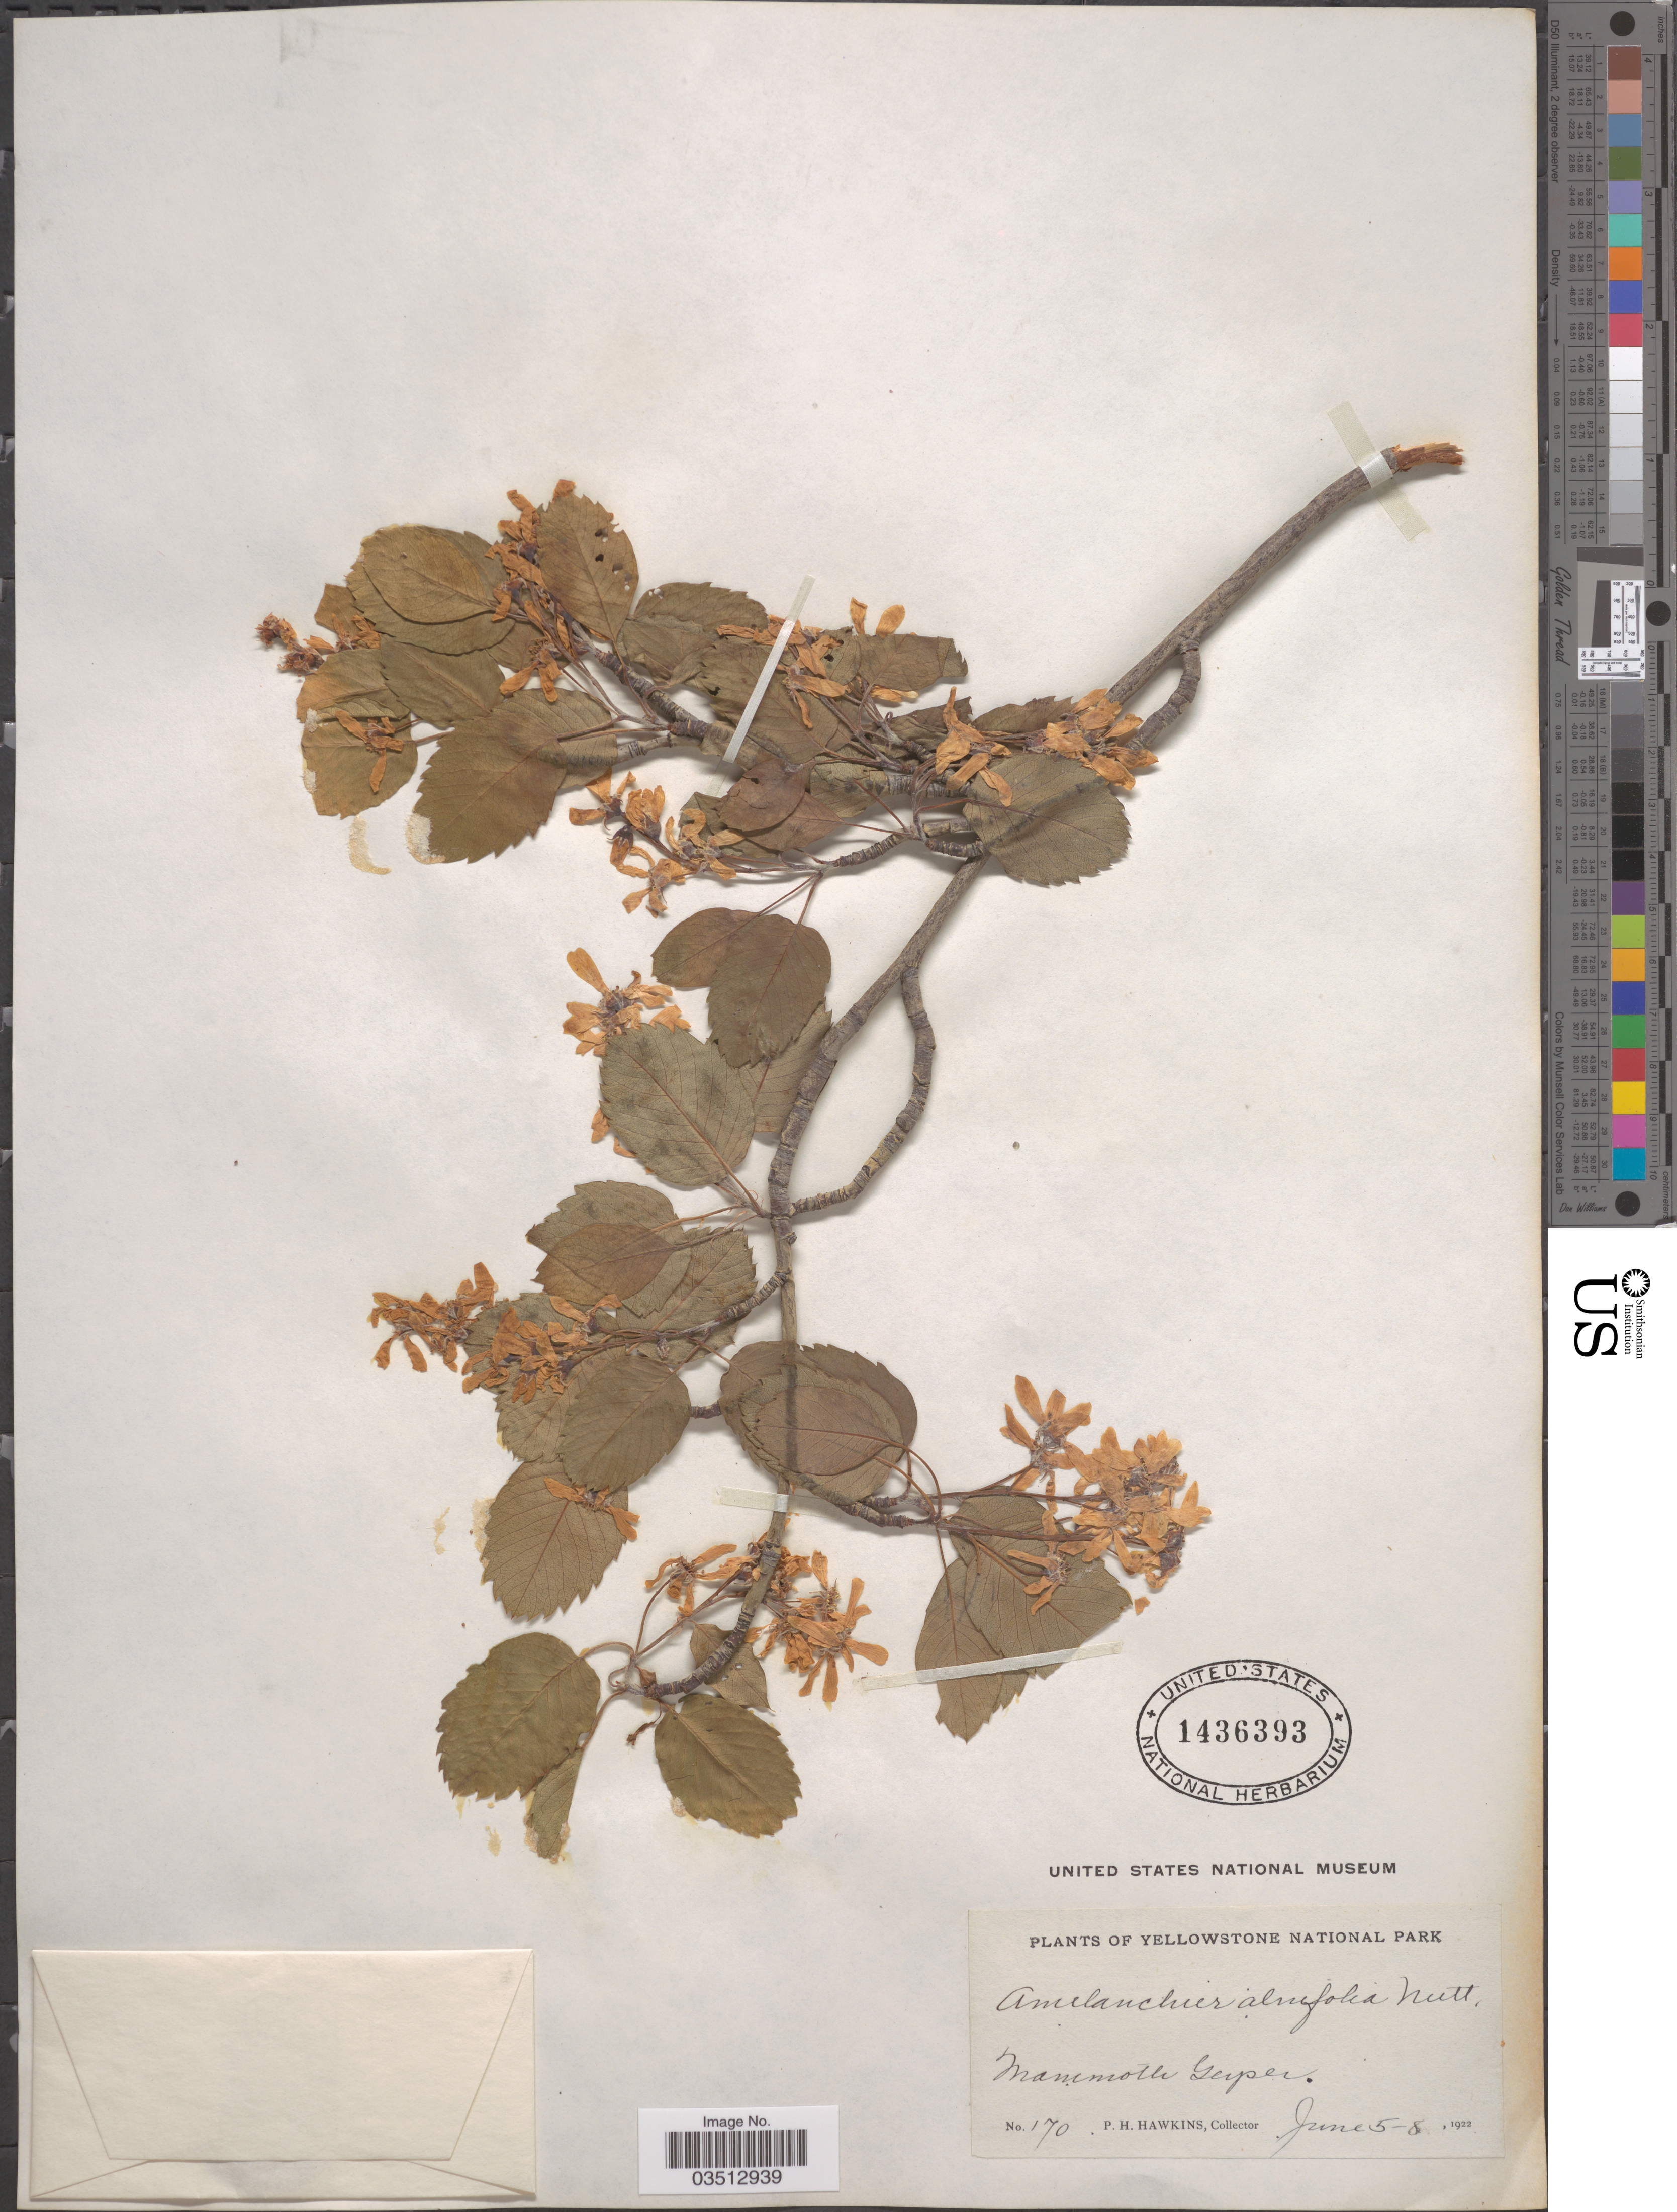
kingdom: Plantae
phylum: Tracheophyta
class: Magnoliopsida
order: Rosales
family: Rosaceae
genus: Amelanchier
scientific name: Amelanchier sp.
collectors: P. Hawkins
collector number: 170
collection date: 1922-06-05/1922-06-08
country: United States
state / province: Wyoming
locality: Yellowstone National Park. Mammoth Geyser.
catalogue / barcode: US 1436393